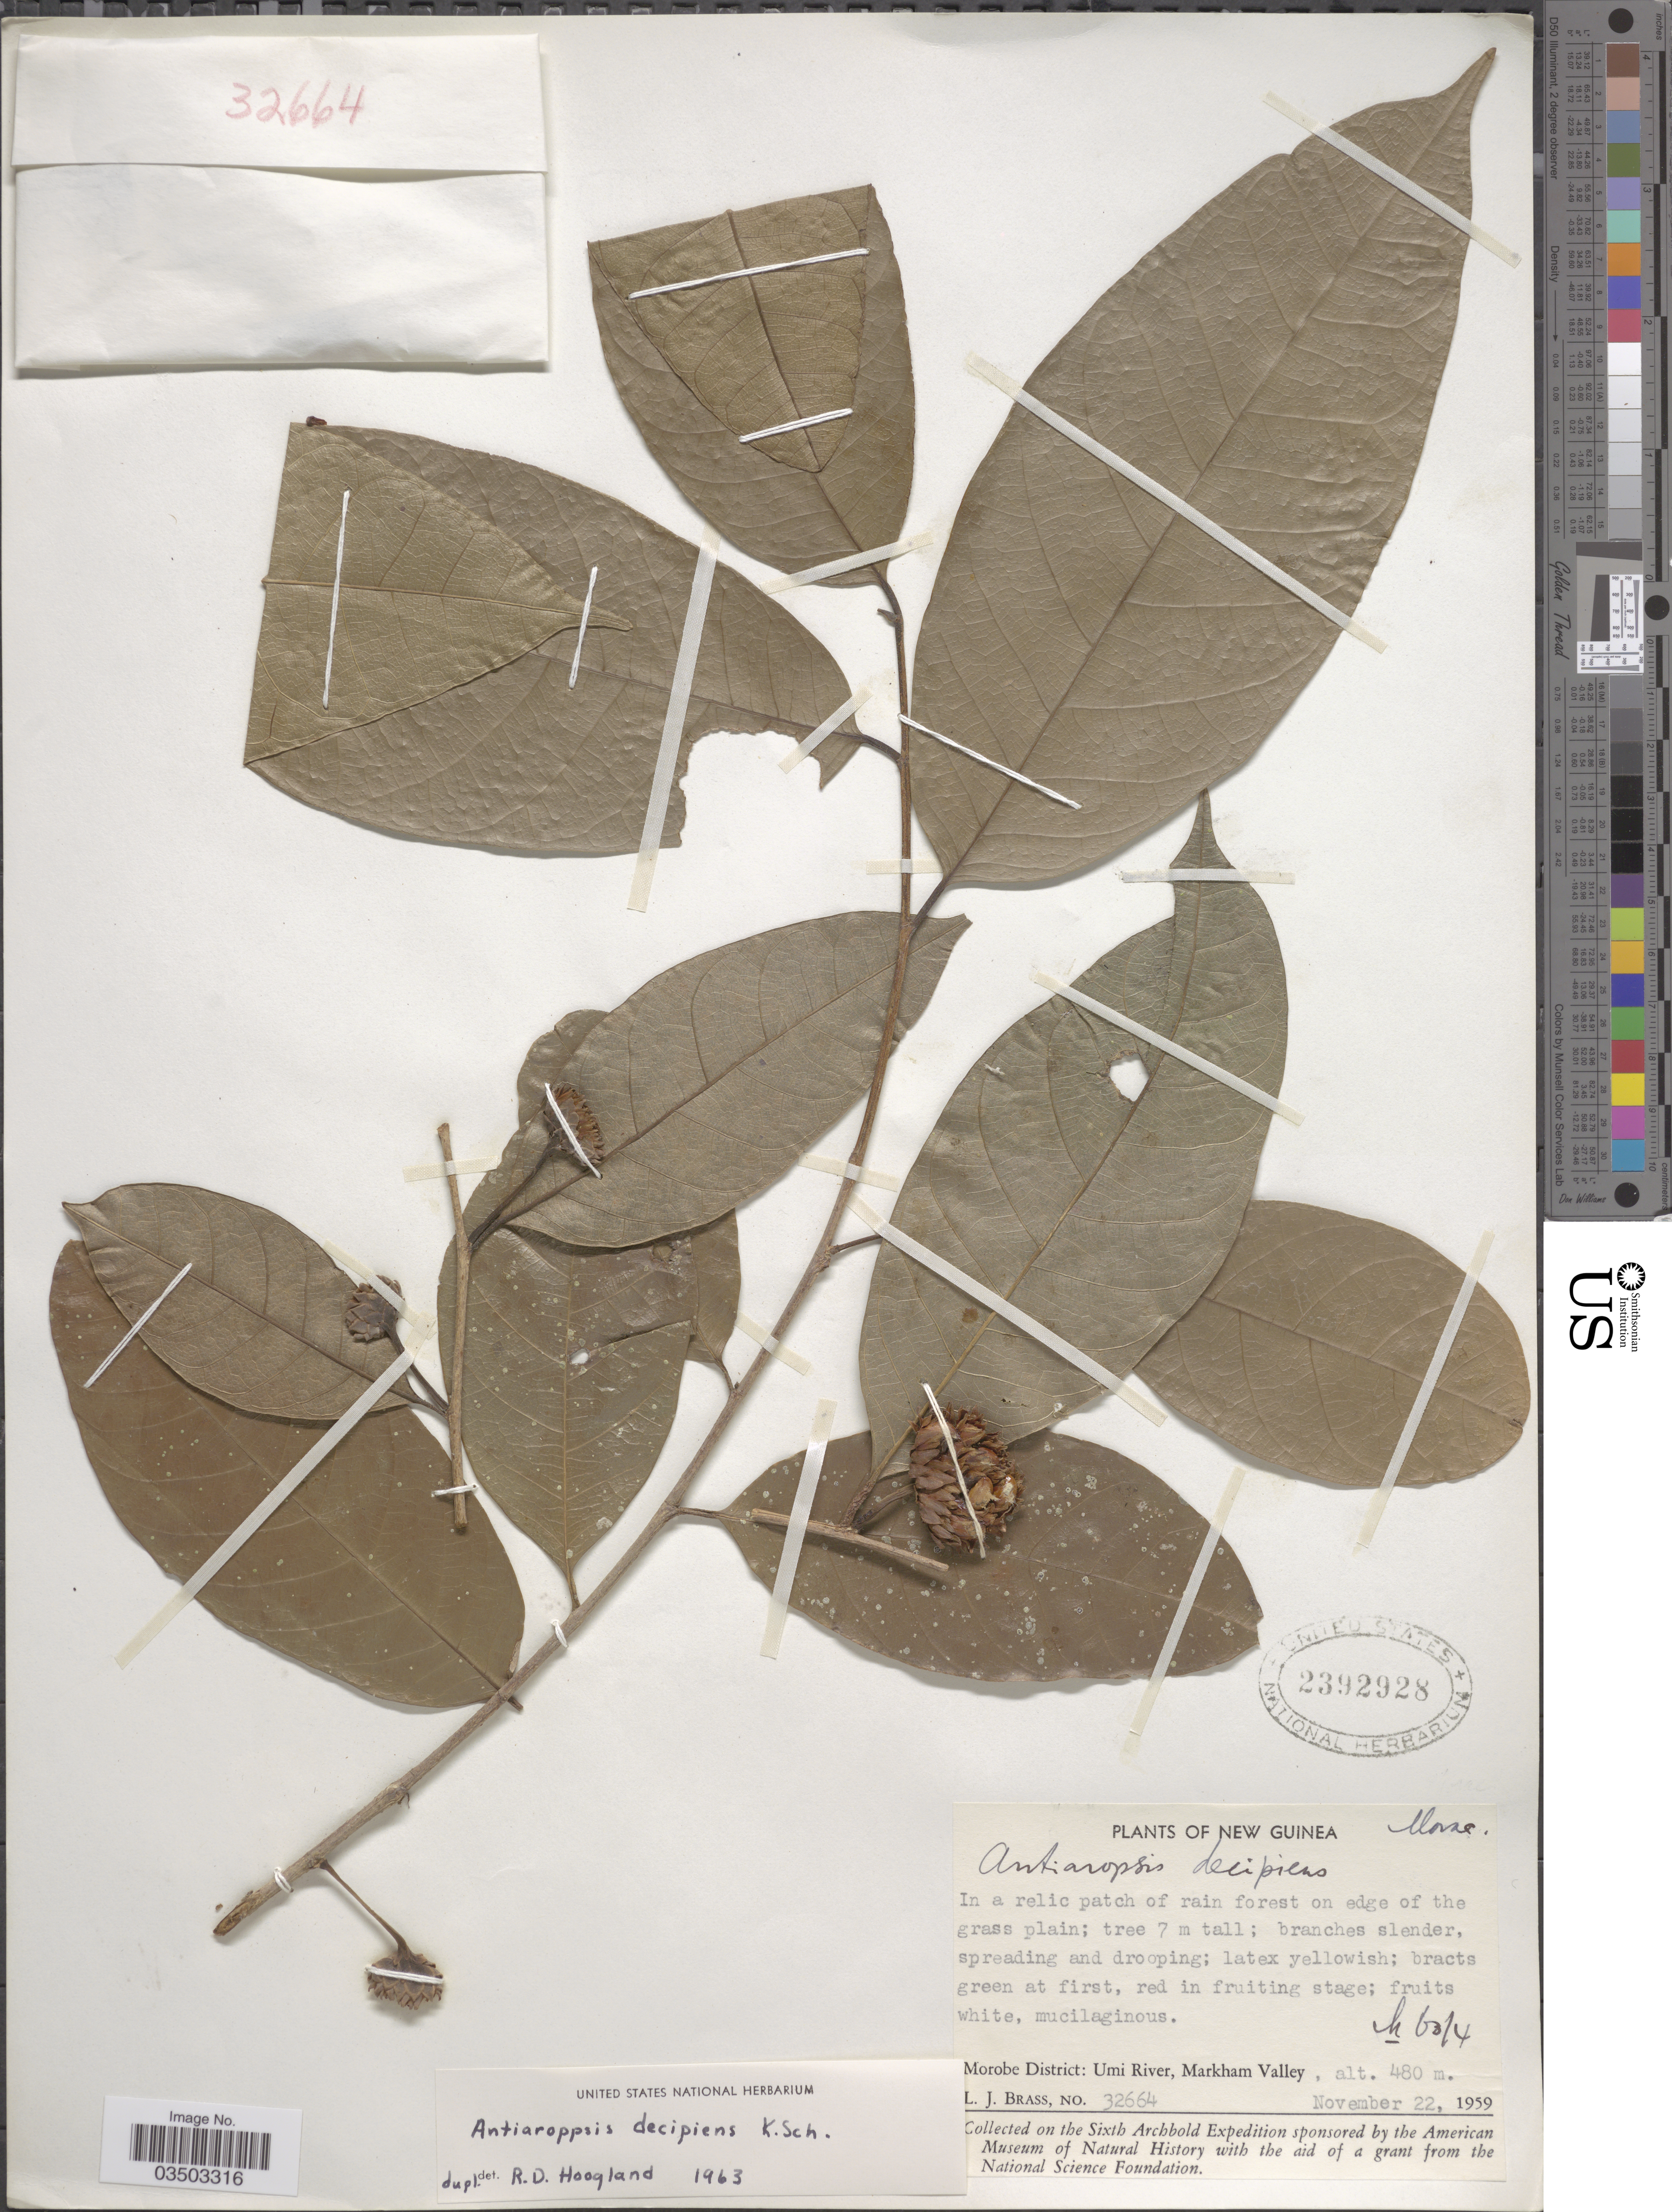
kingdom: Plantae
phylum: Tracheophyta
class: Magnoliopsida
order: Rosales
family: Moraceae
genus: Antiaropsis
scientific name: Antiaropsis decipiens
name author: K. Schum.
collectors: L. J. Brass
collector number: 32664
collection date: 1959-11-22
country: Papua New Guinea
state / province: Morobe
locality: New Guinea. Morobe District: Umi River, Markham Valley.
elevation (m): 480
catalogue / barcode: US 2392928